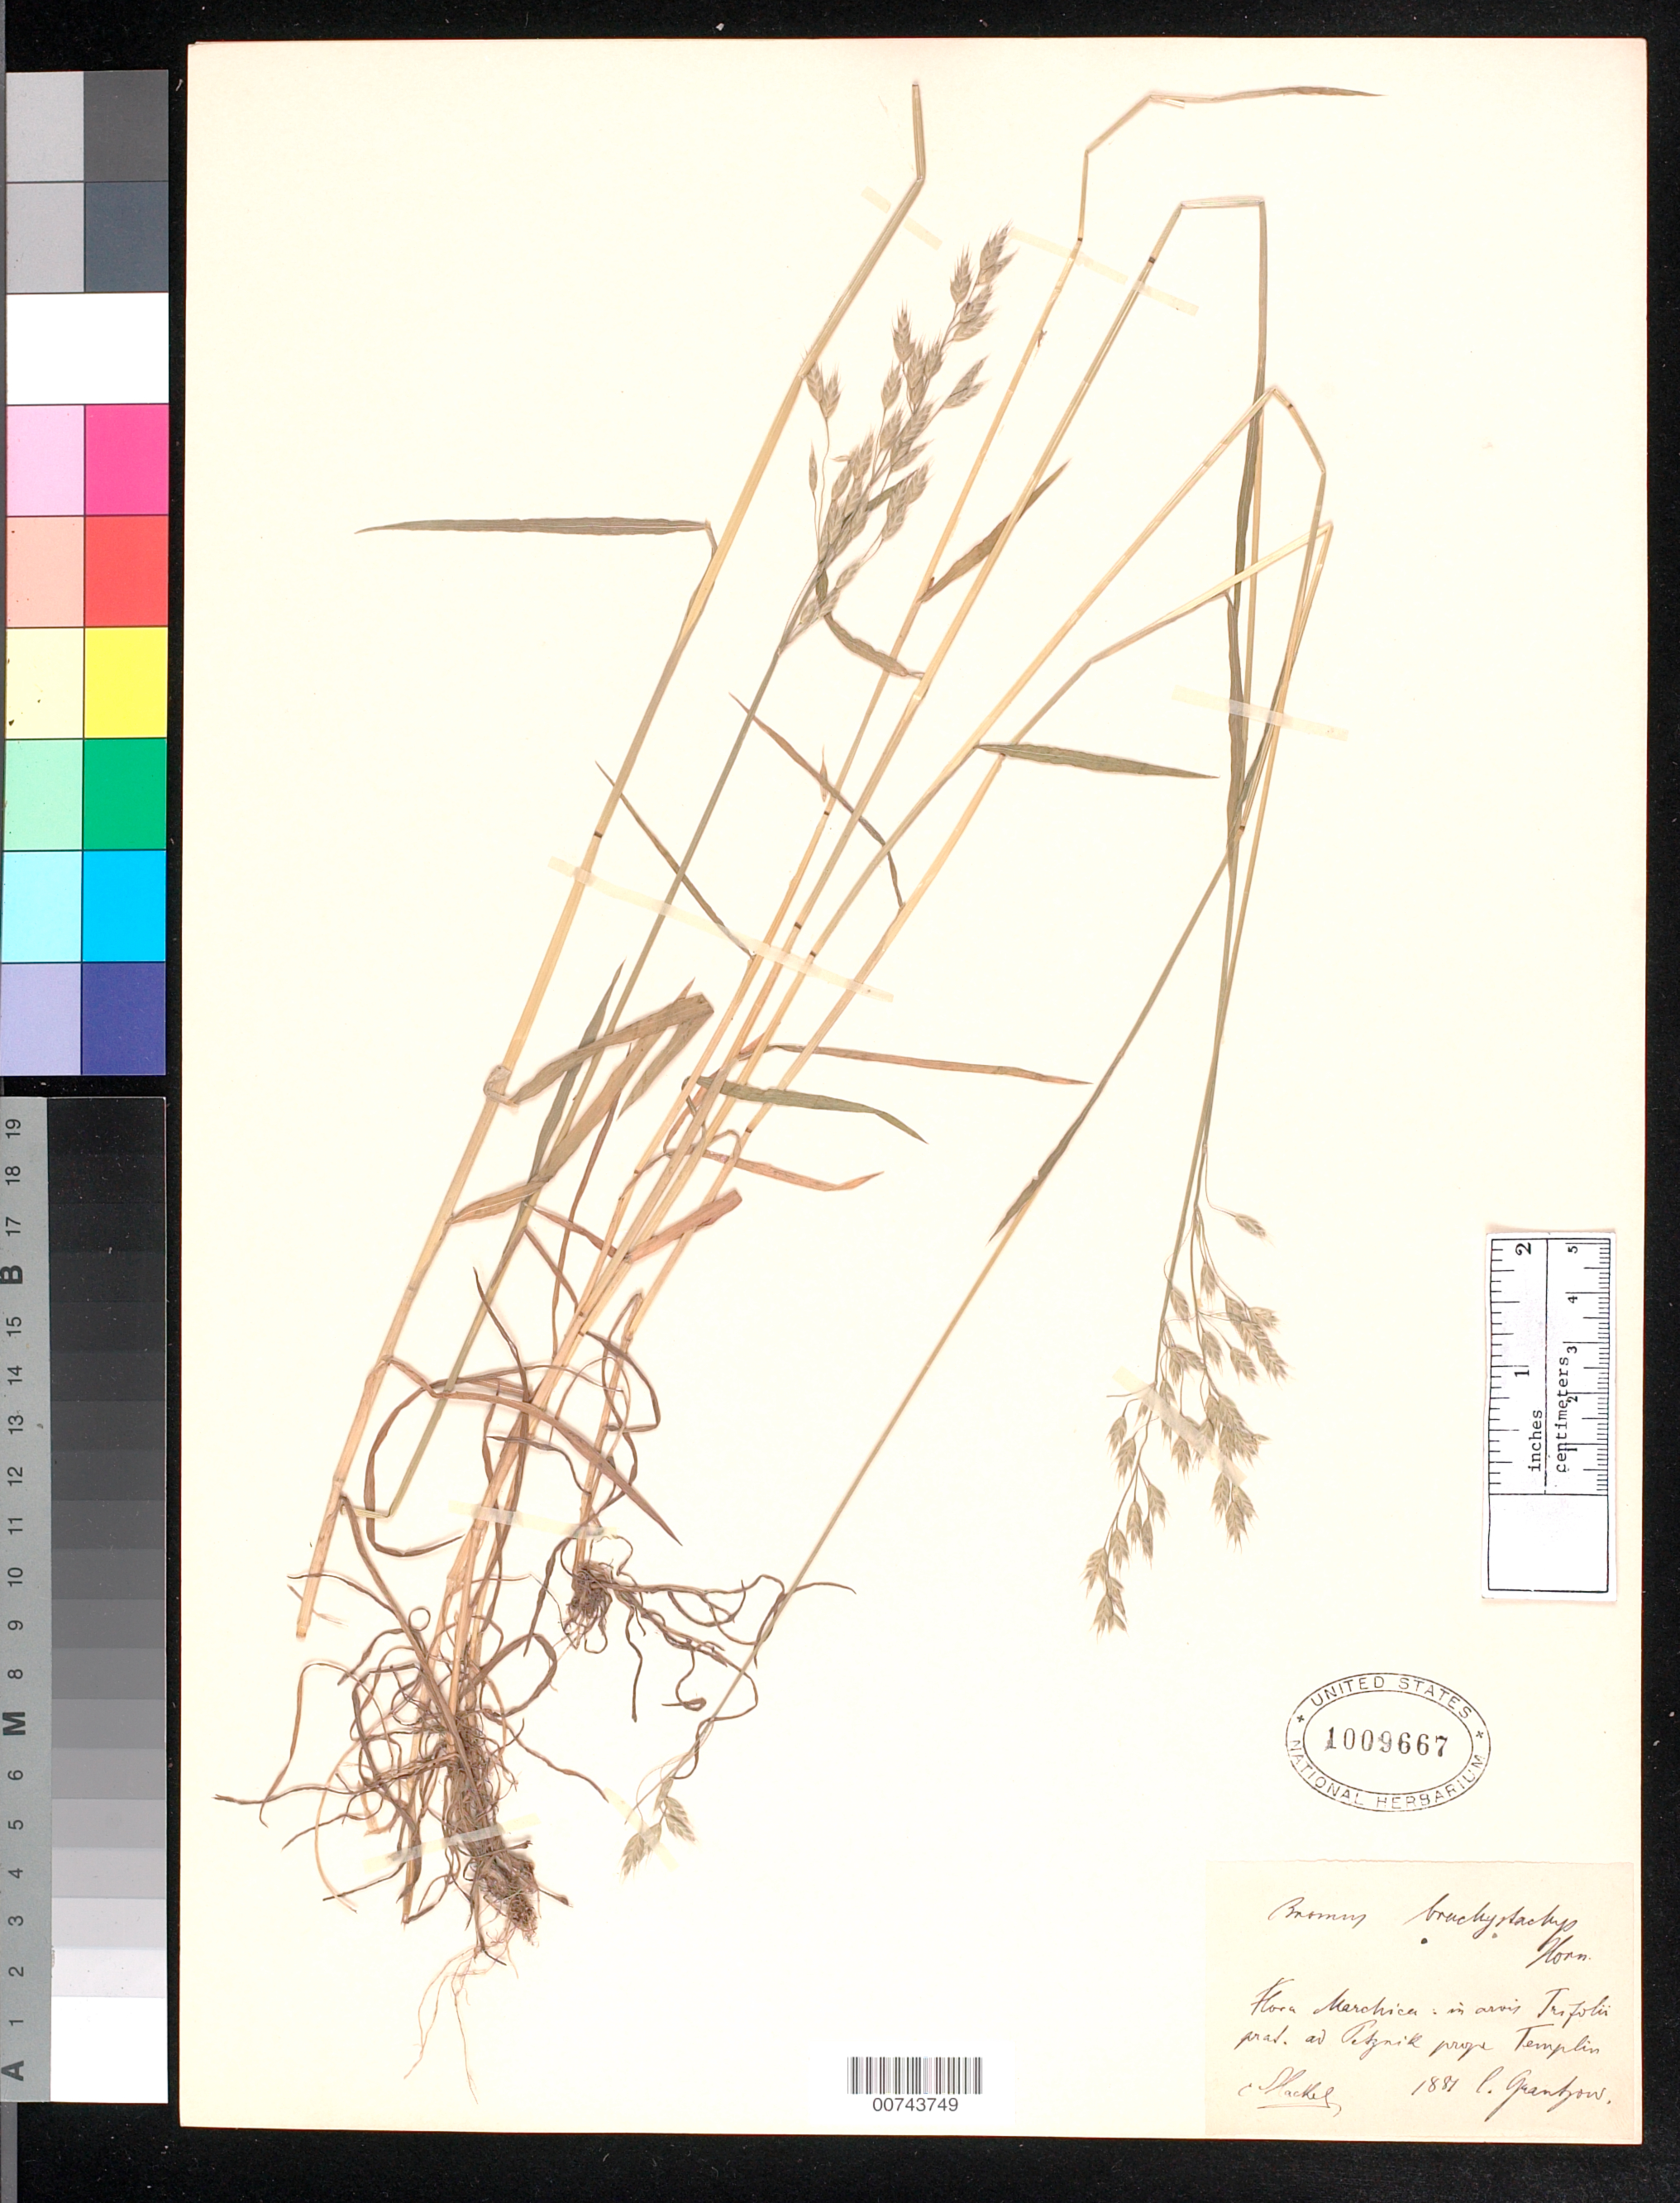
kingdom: Plantae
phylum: Tracheophyta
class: Liliopsida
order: Poales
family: Poaceae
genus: Bromus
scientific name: Bromus brachystachys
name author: Hornung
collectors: C. Grantzow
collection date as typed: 1881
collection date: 1881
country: Germany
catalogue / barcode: US 1009667